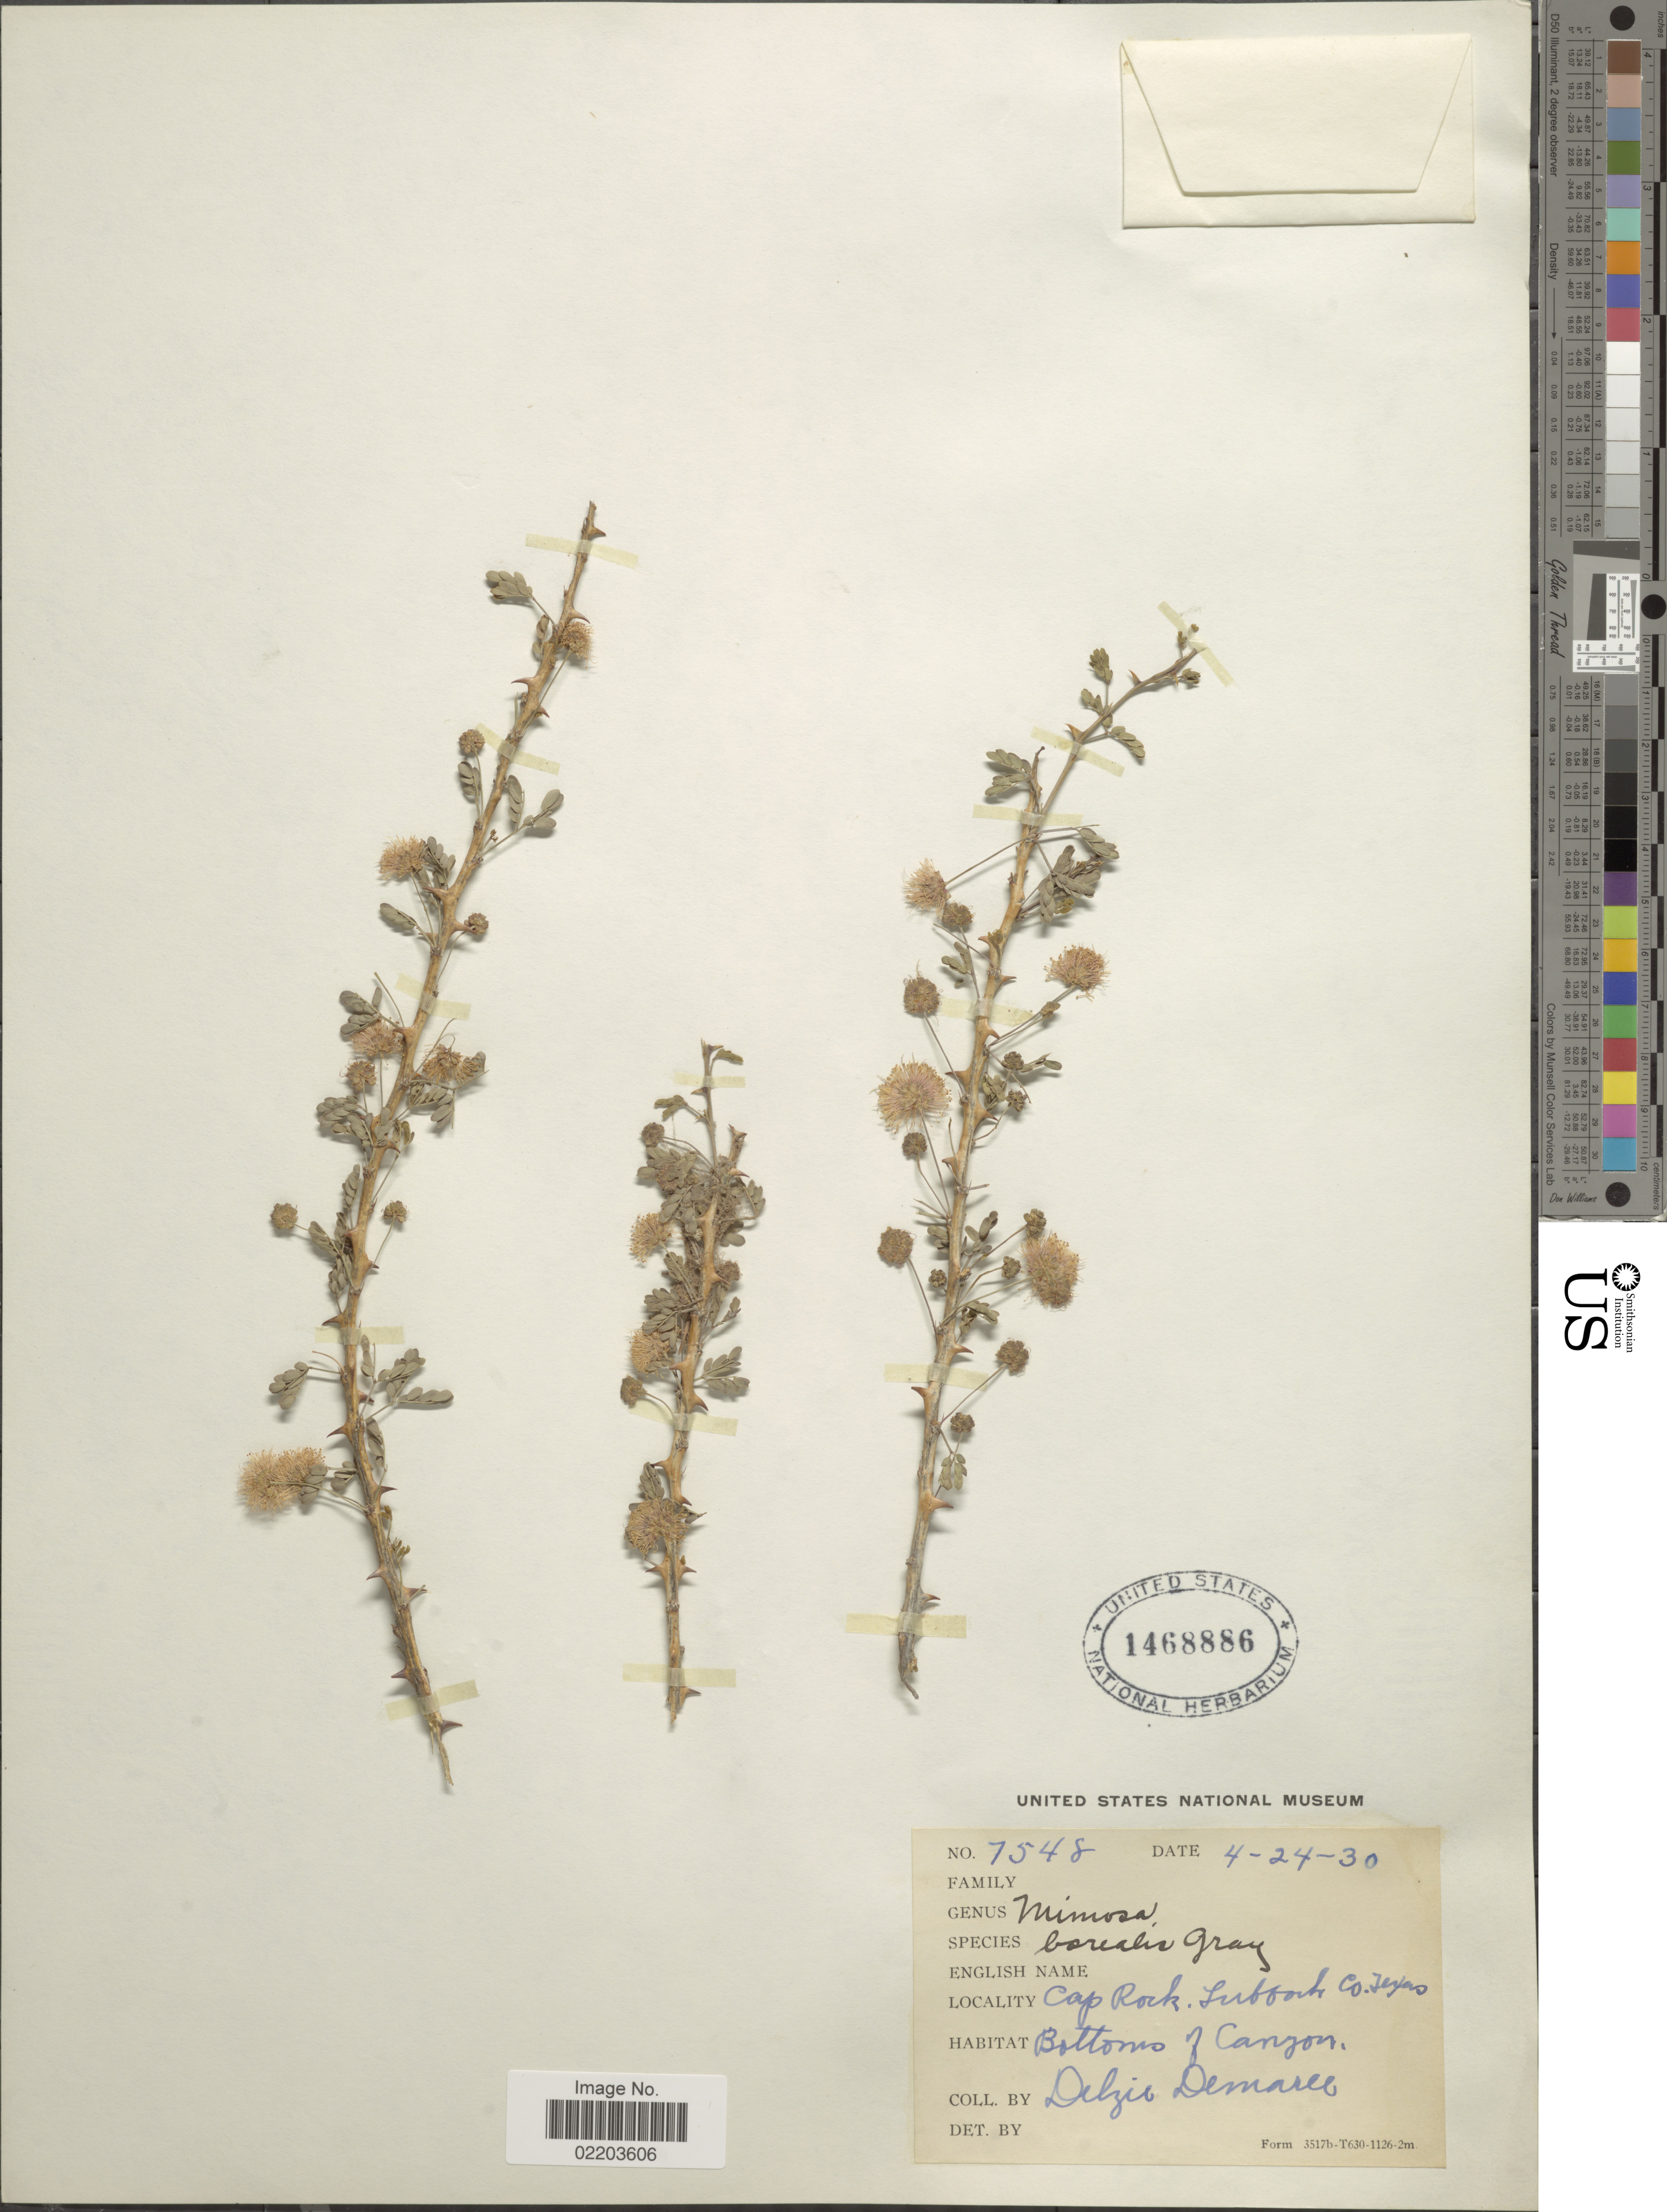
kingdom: Plantae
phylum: Tracheophyta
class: Magnoliopsida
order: Fabales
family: Fabaceae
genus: Mimosa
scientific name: Mimosa borealis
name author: A. Gray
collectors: D. Demaree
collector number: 7548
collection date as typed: Transcribed d/m/y: 24/4/30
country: United States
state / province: Texas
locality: Cap Rock. Subbort Co. Bottoms of Canyon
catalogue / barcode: US 1468886